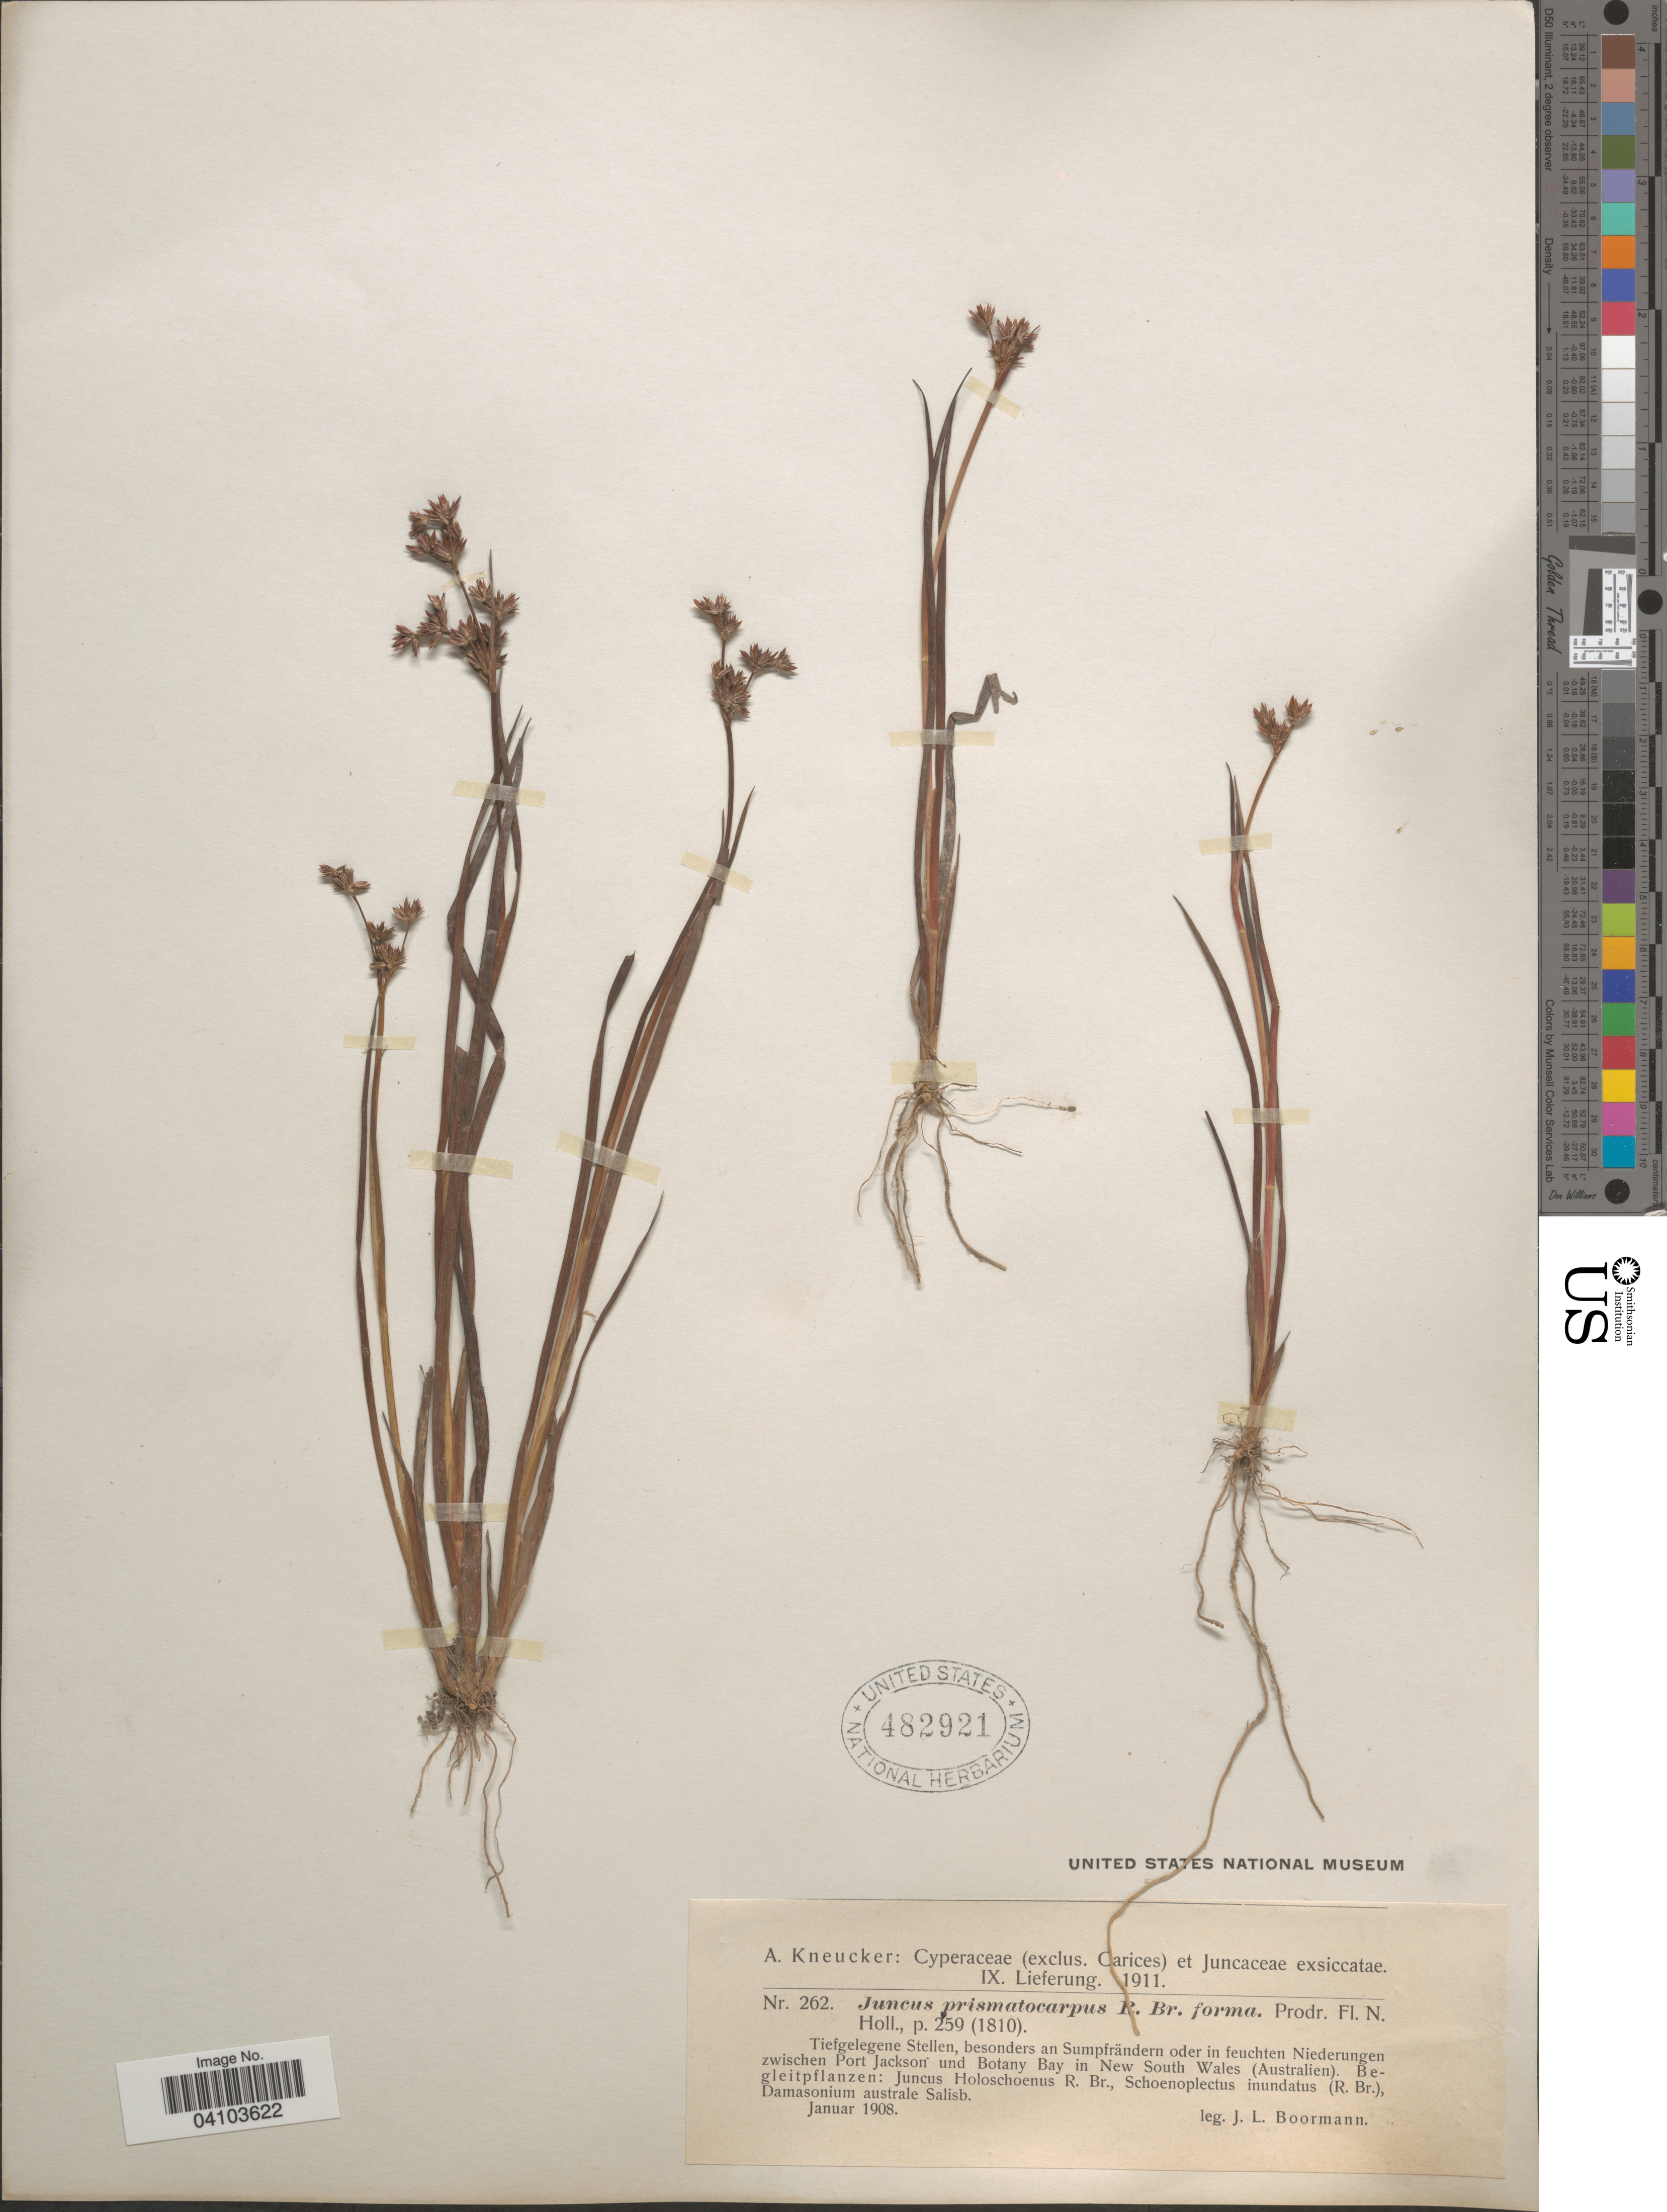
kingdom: Plantae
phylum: Tracheophyta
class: Liliopsida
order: Poales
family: Juncaceae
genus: Juncus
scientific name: Juncus prismatocarpus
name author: R. Br.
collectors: J. Boorman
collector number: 262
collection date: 1908-01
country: Australia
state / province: New South Wales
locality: Port Jackson und Botany Bay in New South Wales (Australien).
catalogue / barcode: US 482921